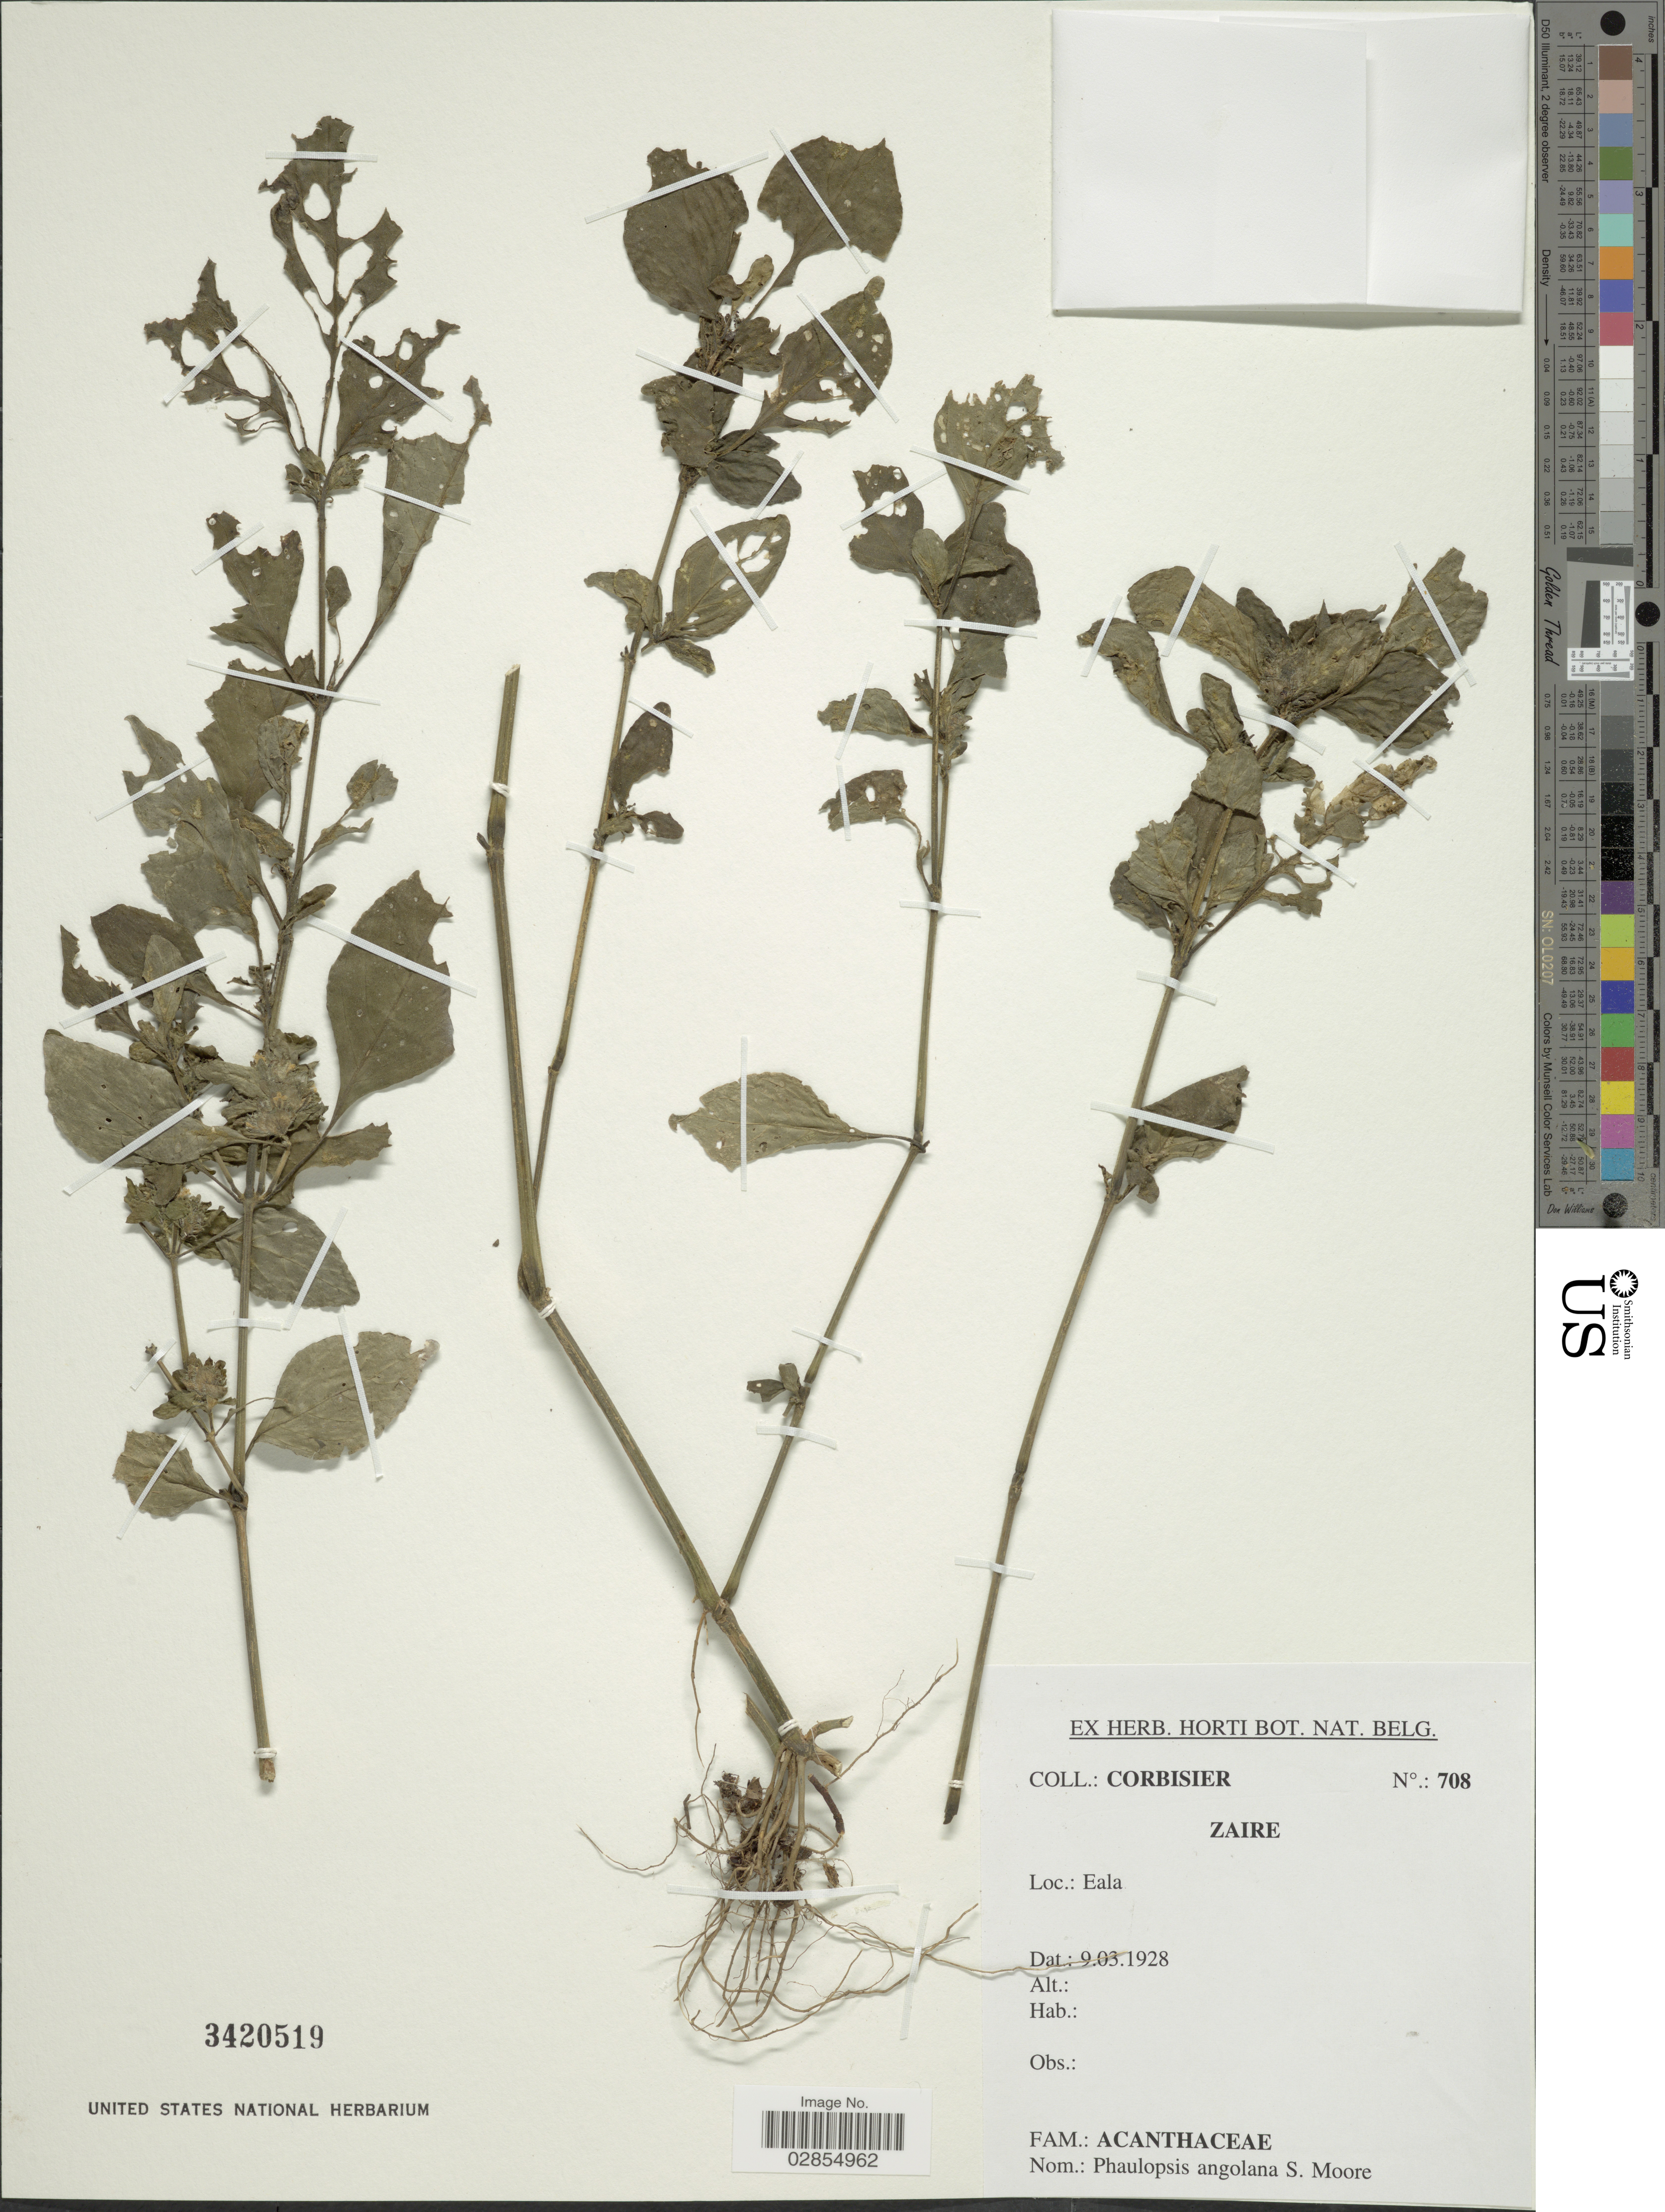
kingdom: Plantae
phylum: Tracheophyta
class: Magnoliopsida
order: Lamiales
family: Acanthaceae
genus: Phaulopsis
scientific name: Phaulopsis angolana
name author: S. Moore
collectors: -. Corbisier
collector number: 708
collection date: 1928-03-09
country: Congo, Democratic Republic of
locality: Zaire. Eala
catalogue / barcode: US 3420519